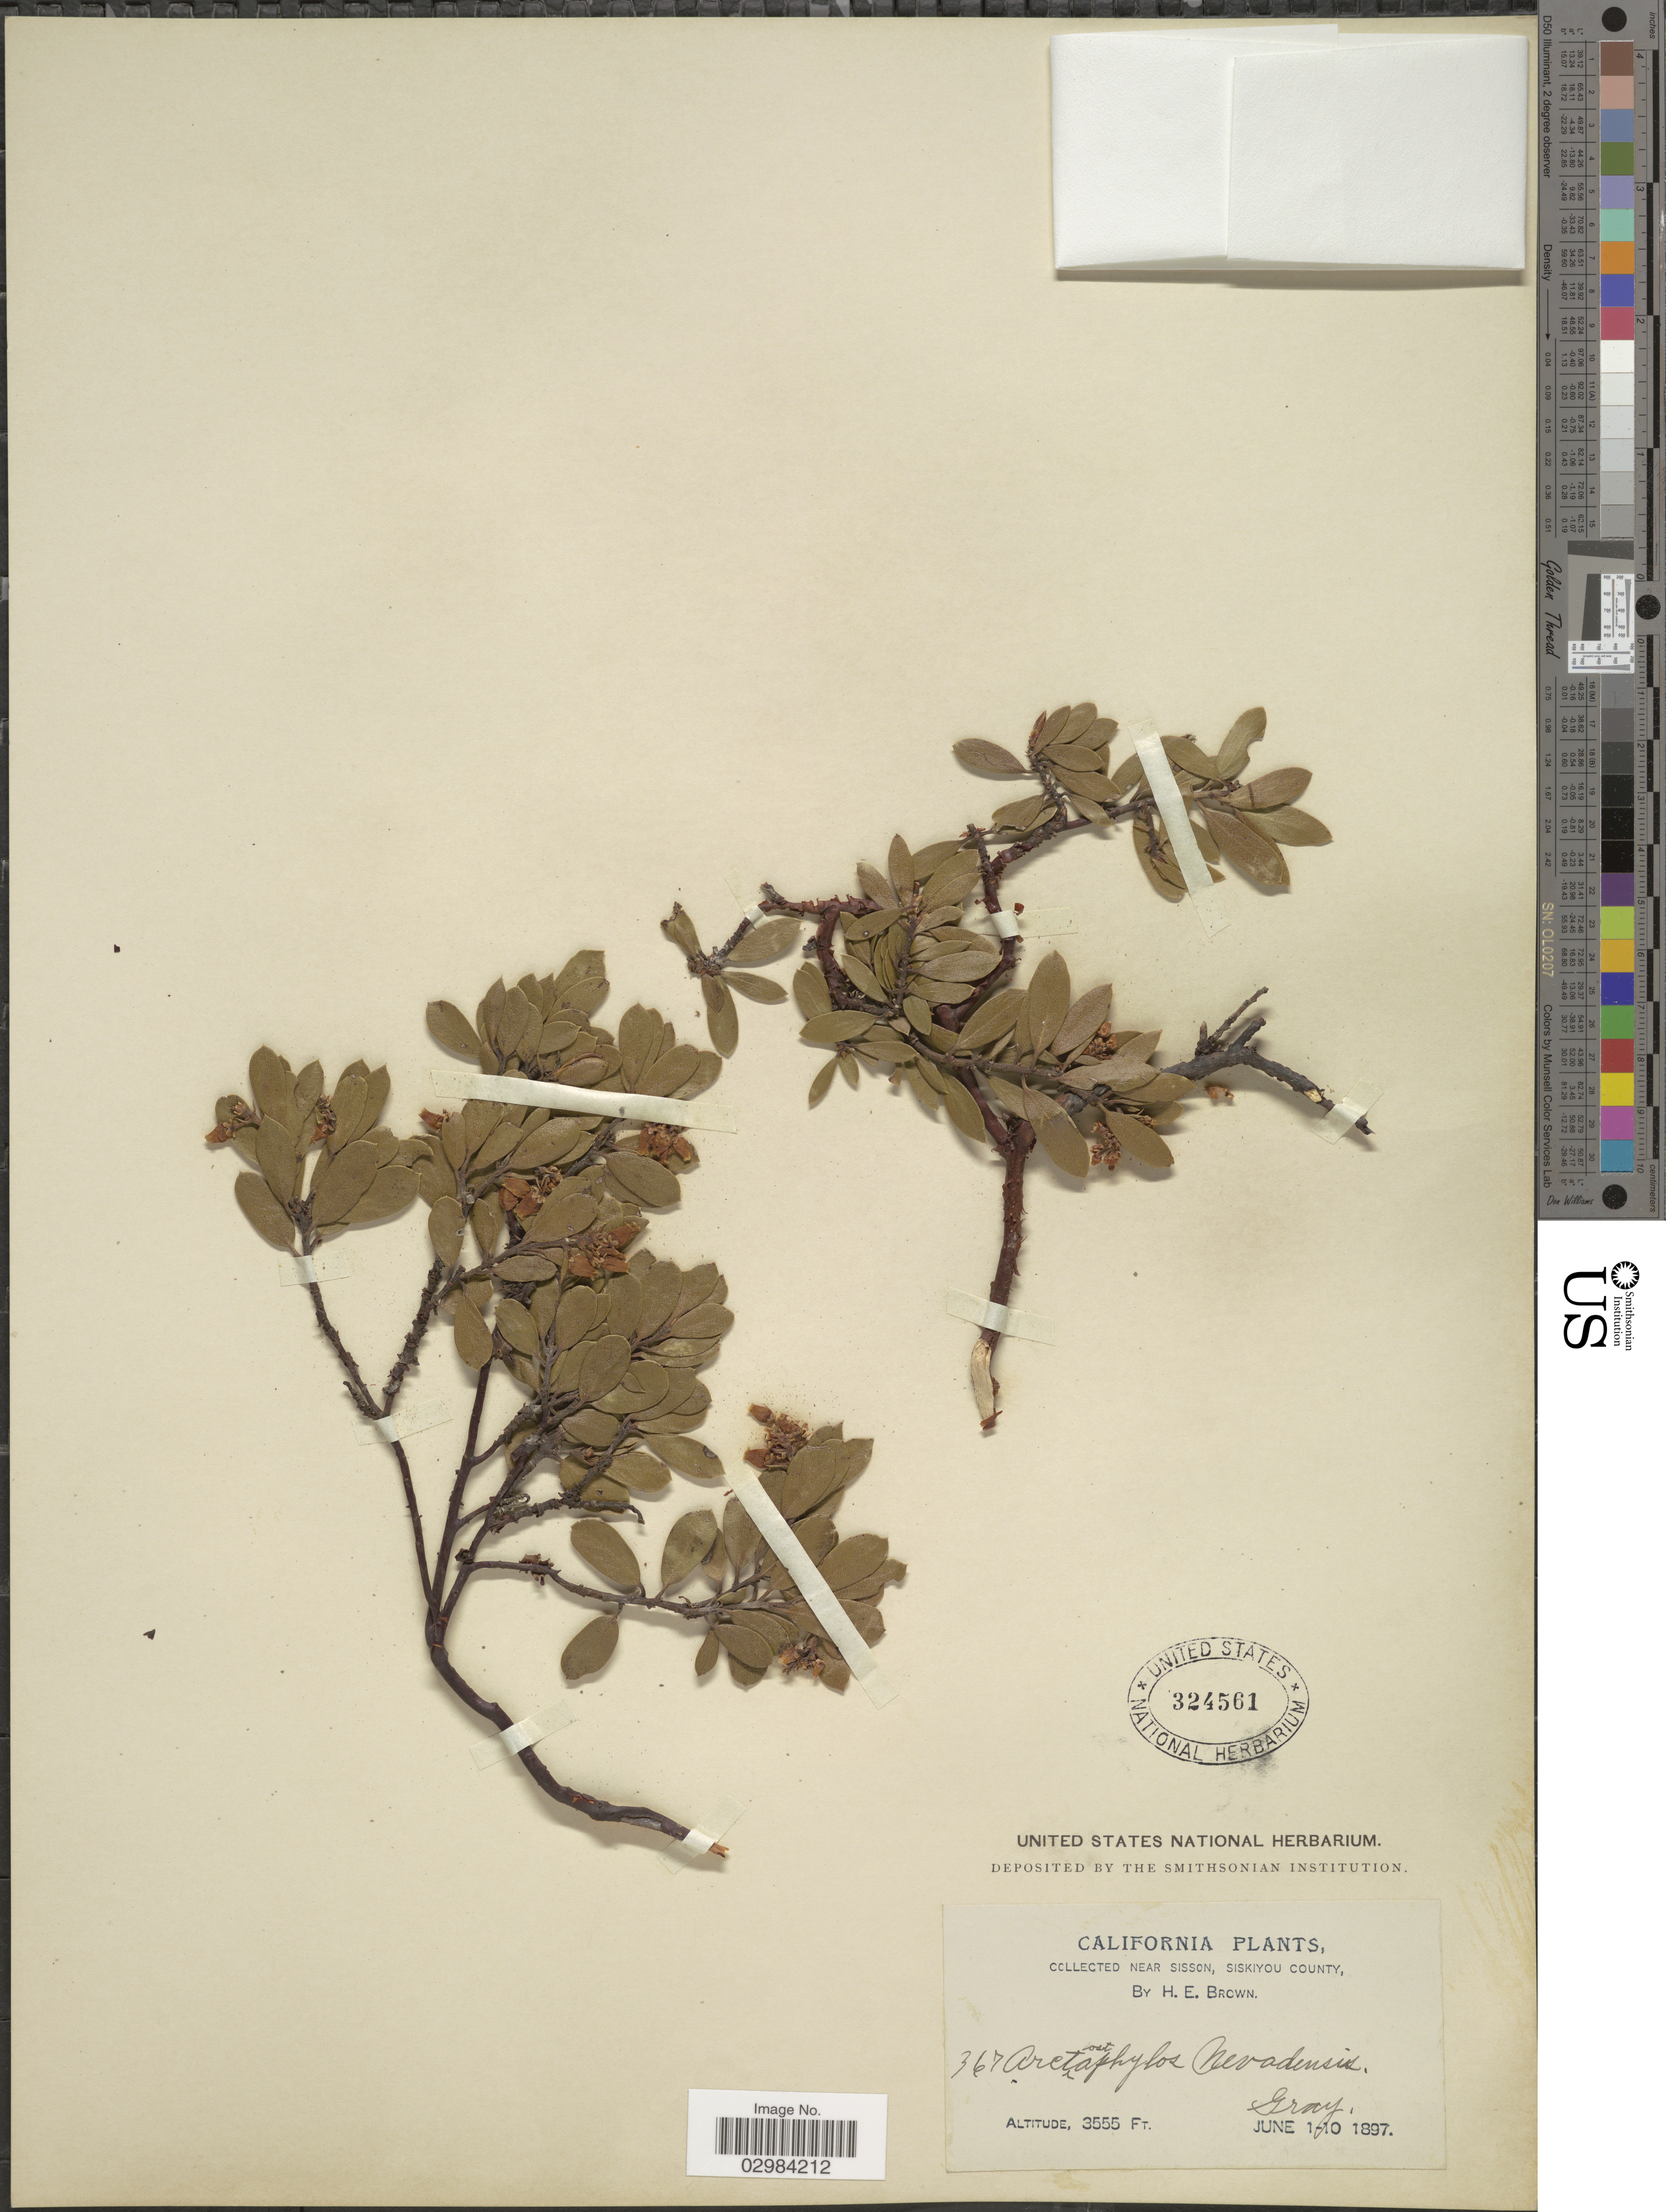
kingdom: Plantae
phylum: Tracheophyta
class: Magnoliopsida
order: Ericales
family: Ericaceae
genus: Arctostaphylos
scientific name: Arctostaphylos nevadensis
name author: A. Gray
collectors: H. E. Brown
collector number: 367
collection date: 1897-06-01/1897-06-10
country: United States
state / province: California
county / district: Siskiyou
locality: Near Sisson, Siskiyou County.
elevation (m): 1084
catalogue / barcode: US 324561